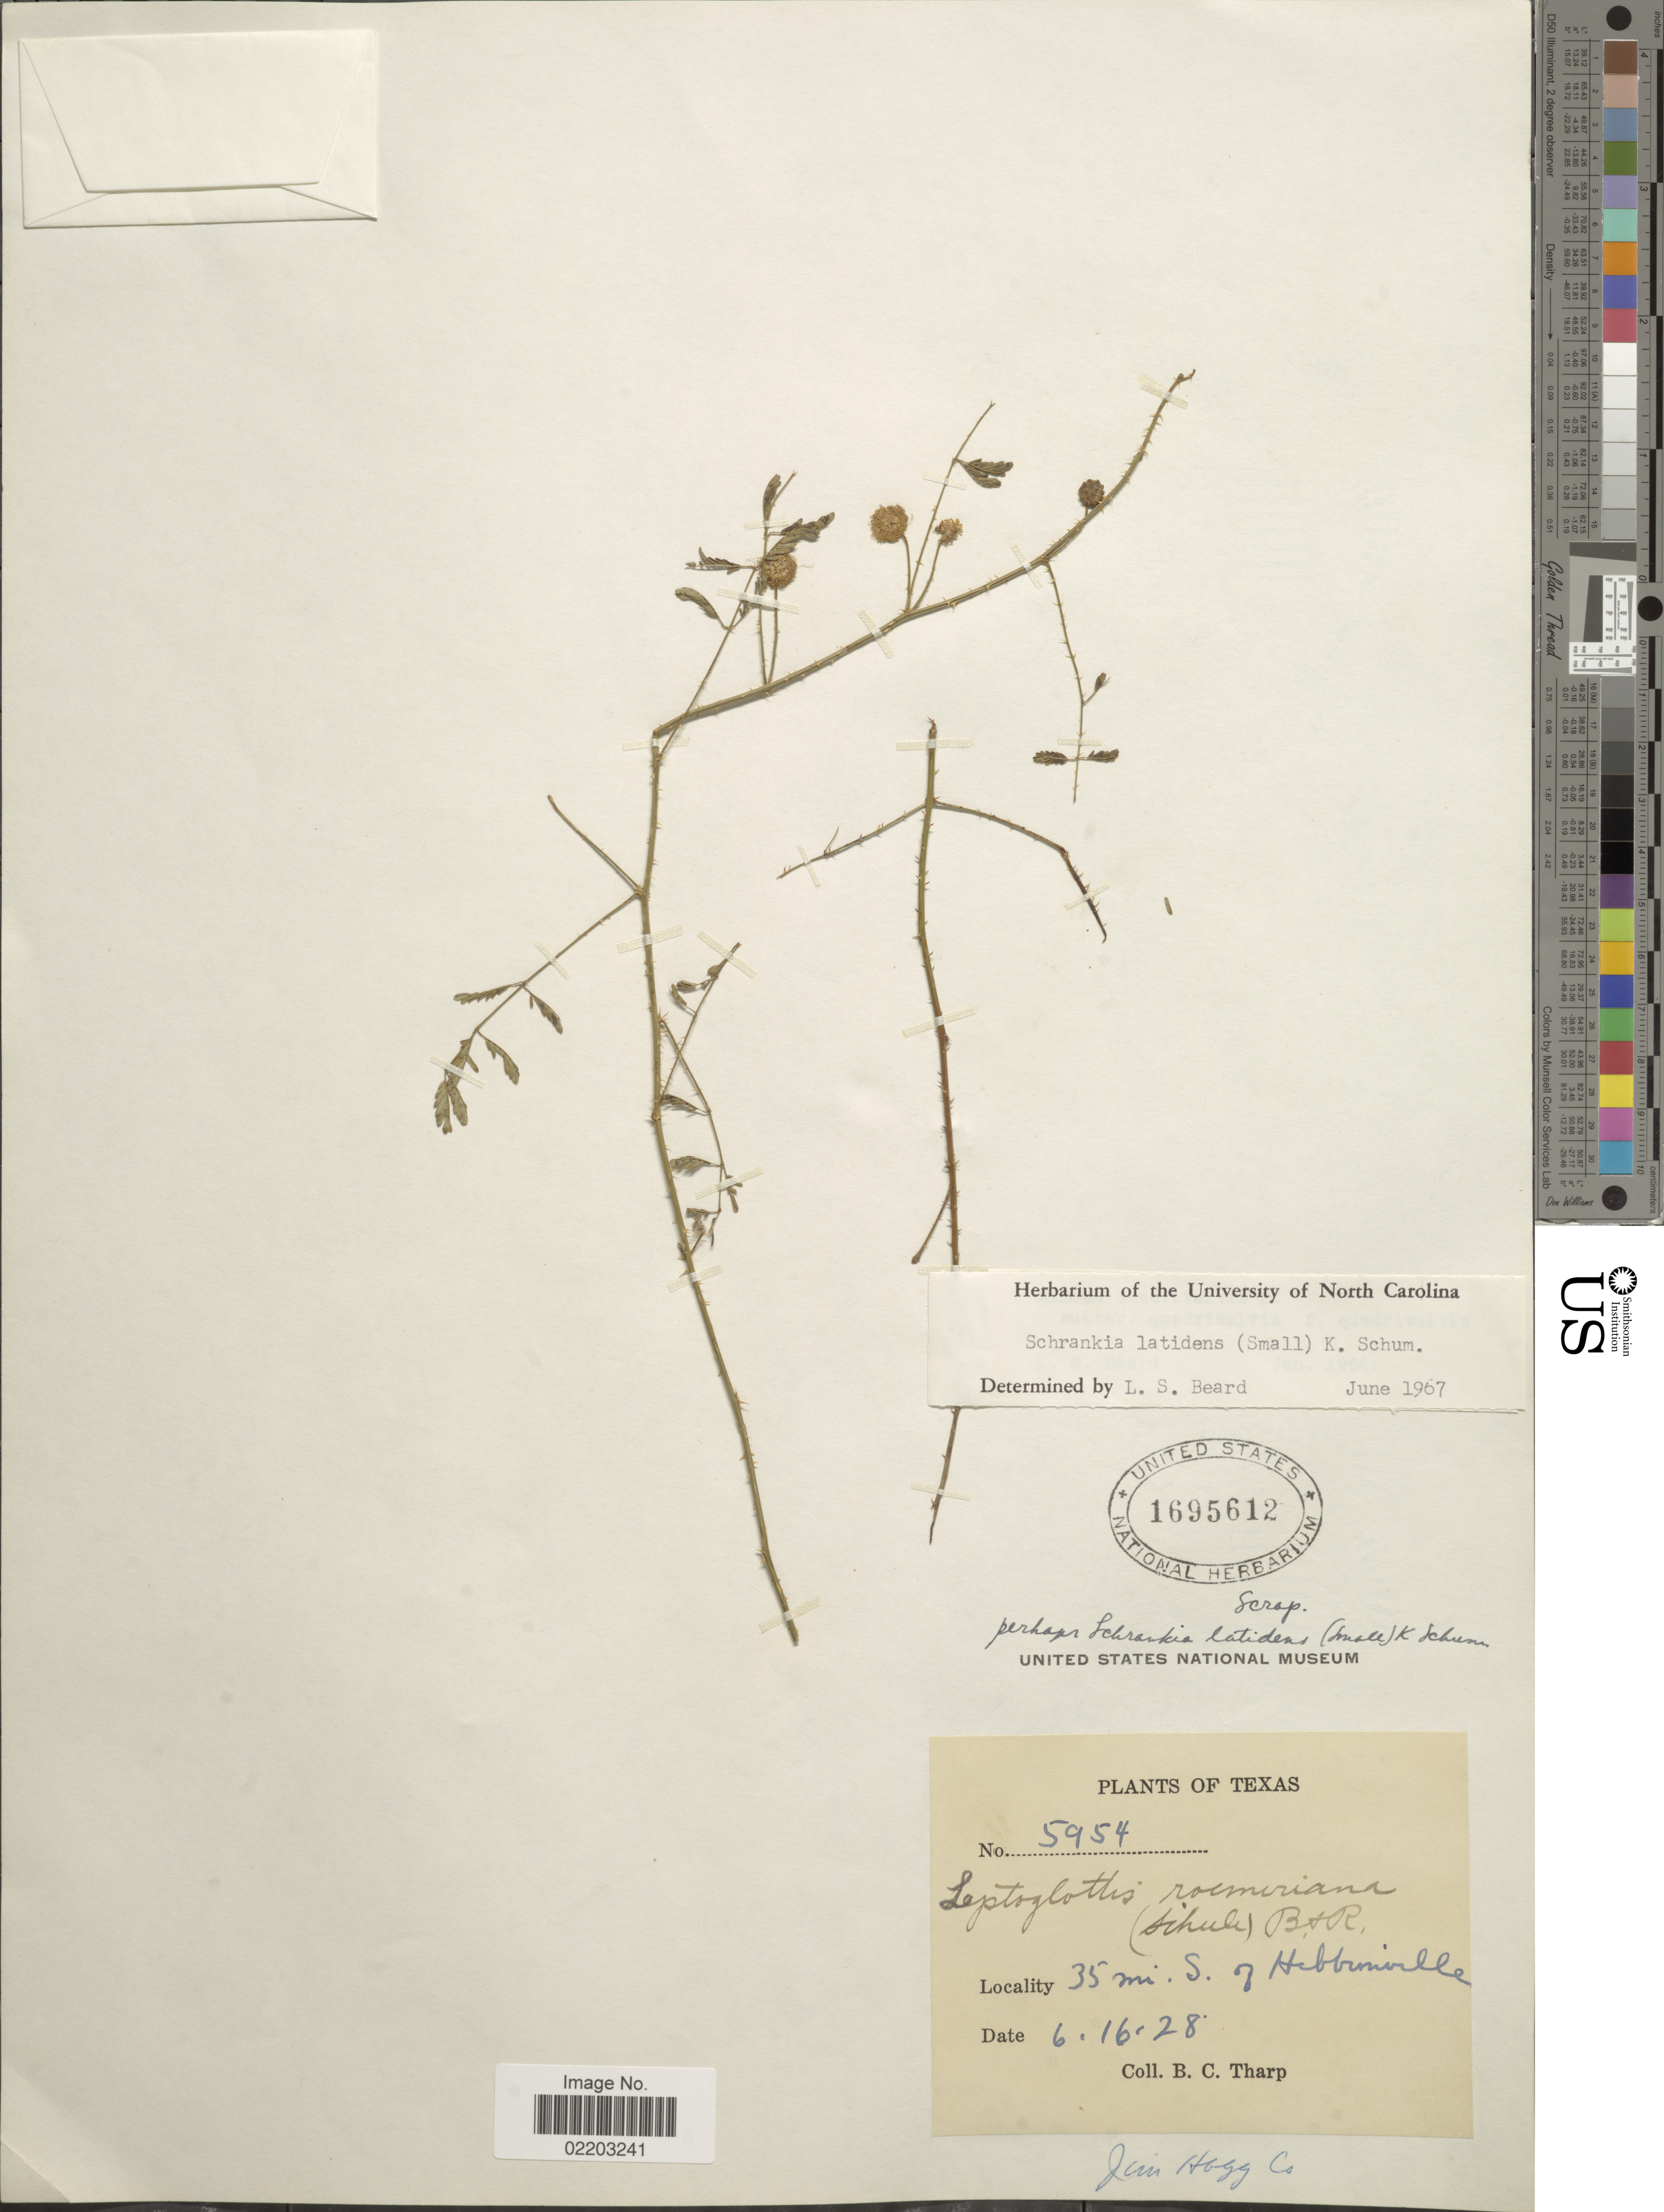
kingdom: Plantae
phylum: Tracheophyta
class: Magnoliopsida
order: Fabales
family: Fabaceae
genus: Mimosa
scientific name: Mimosa latidens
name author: (Small) B.L. Turner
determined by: U.S. National Herbarium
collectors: B. C. Tharp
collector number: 5954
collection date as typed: Transcribed d/m/y: 16/6/28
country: United States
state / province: Texas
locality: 35 mi S of Hebbronville, Jim Hogg Co.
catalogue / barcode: US 1695612